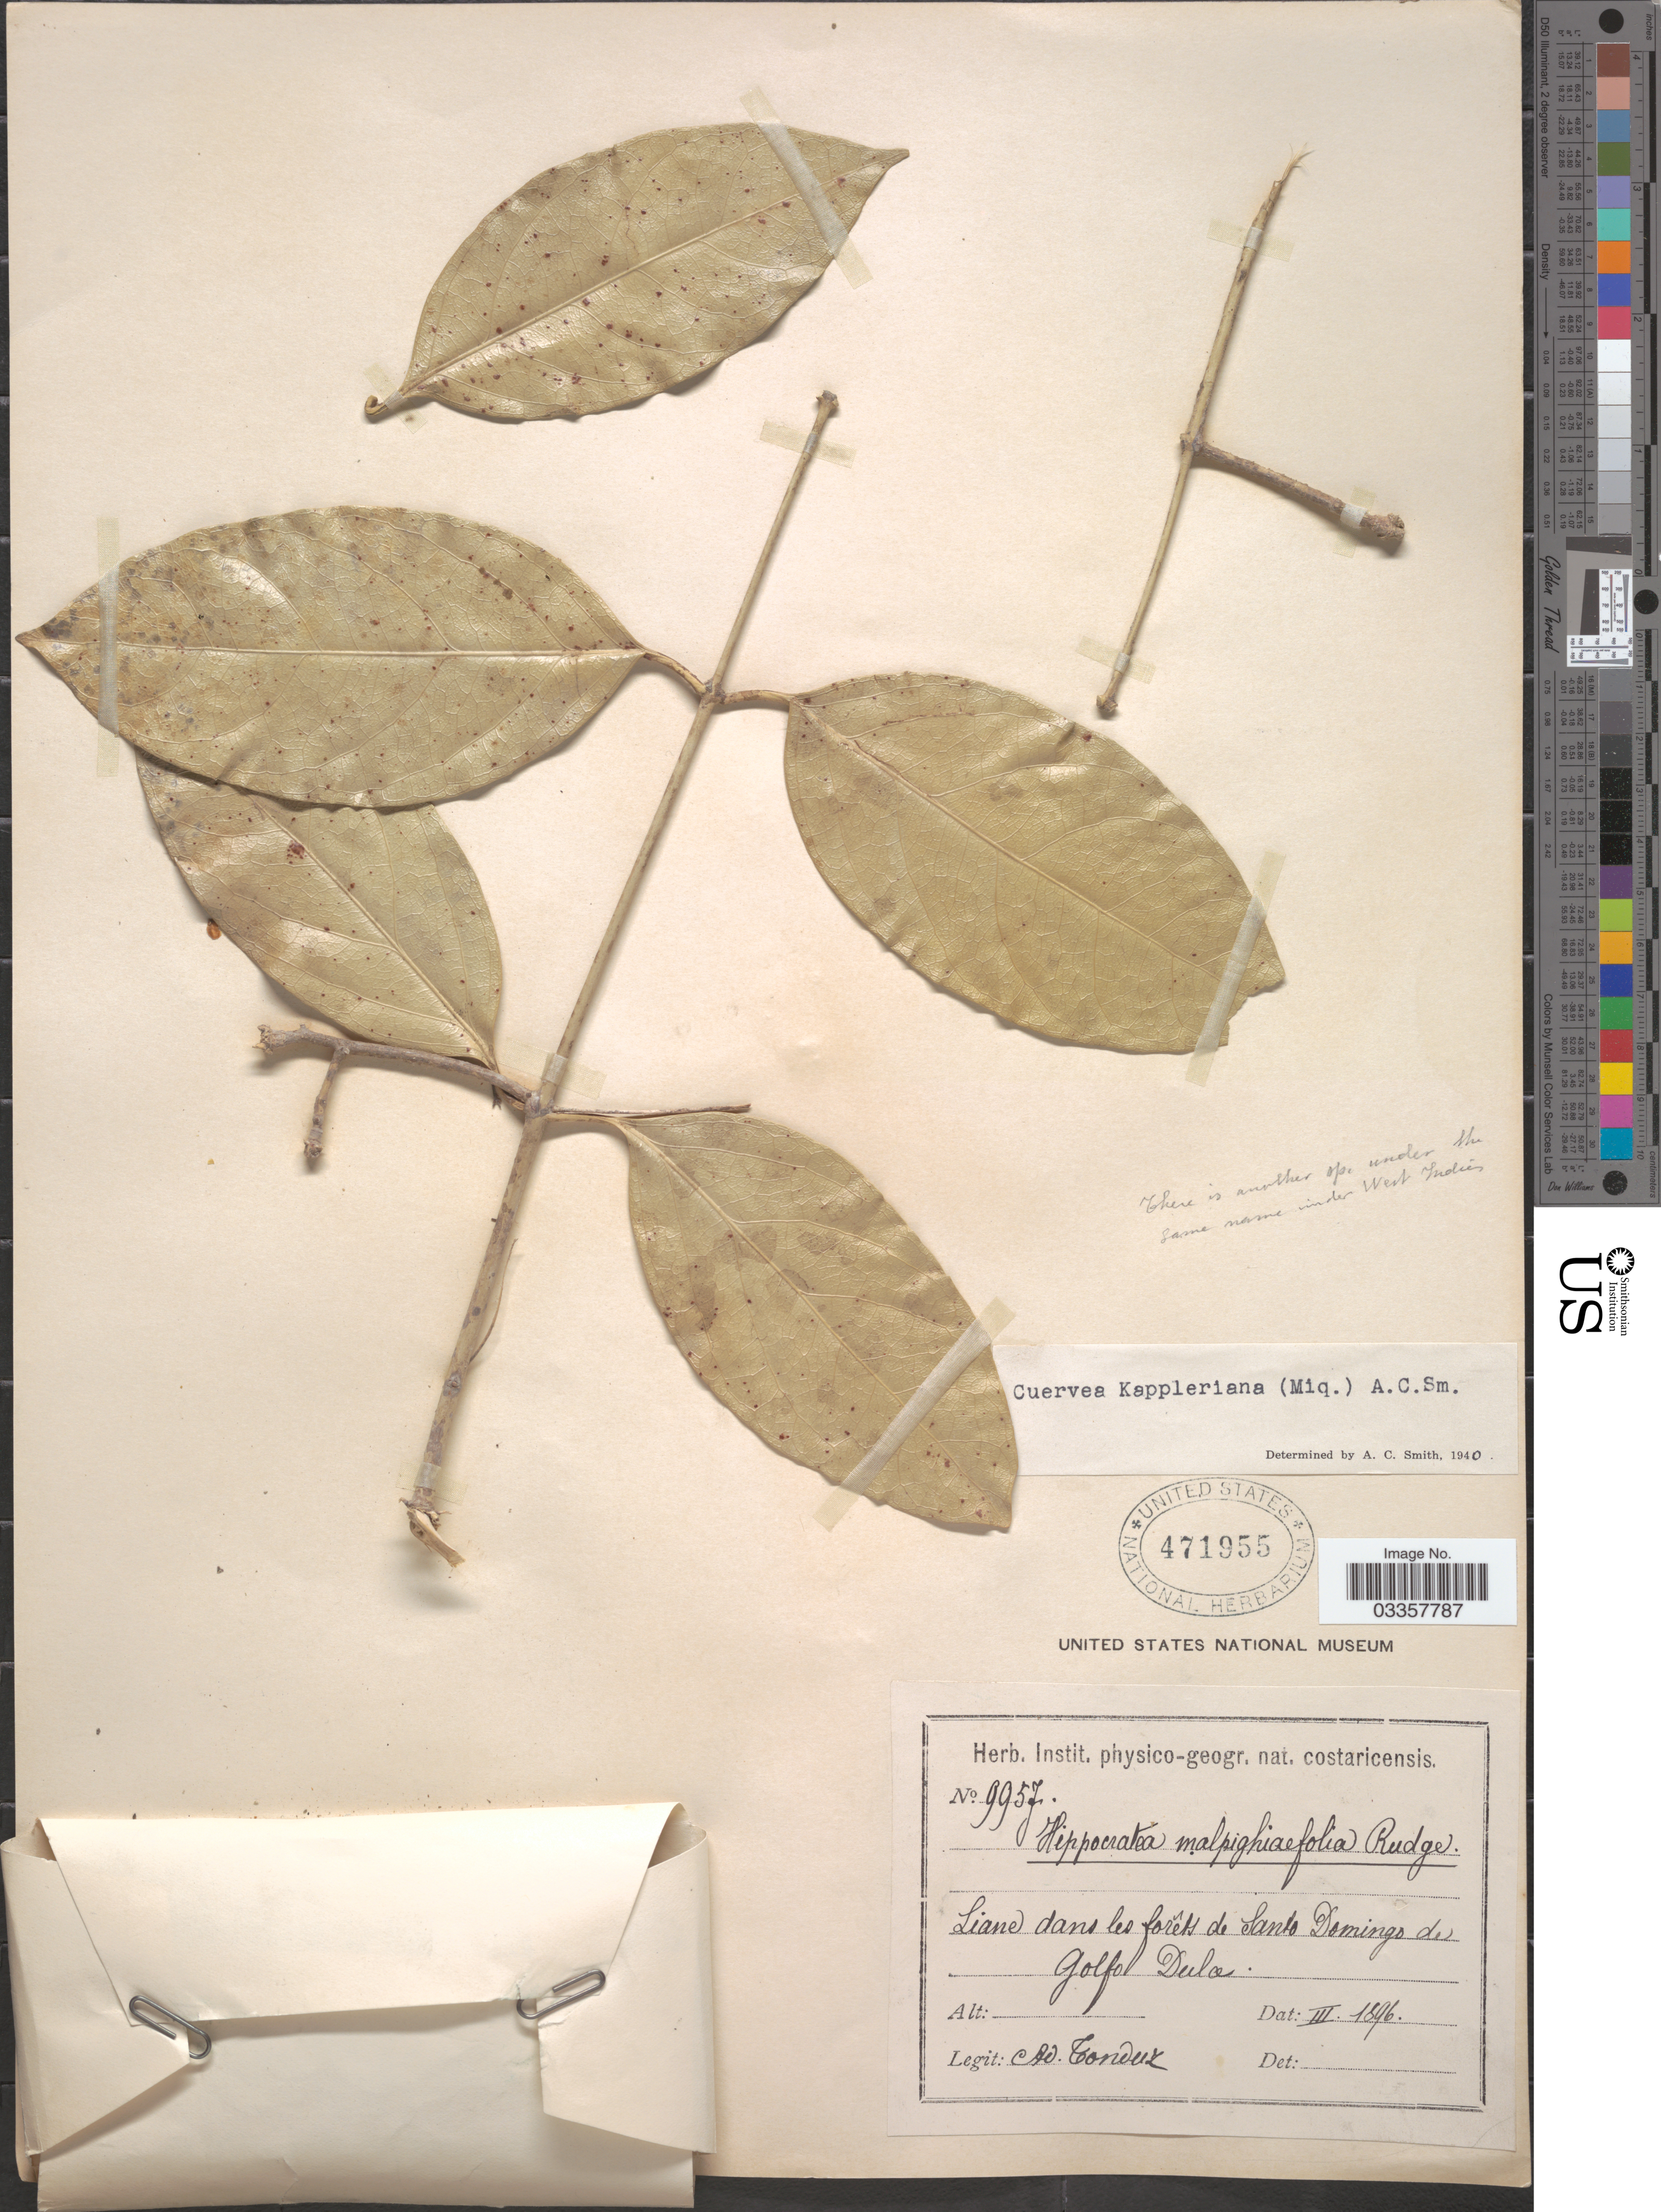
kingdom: Plantae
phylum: Tracheophyta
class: Magnoliopsida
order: Celastrales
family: Celastraceae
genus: Cuervea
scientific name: Cuervea kappleriana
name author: (Miq.) A.C. Sm.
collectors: A. Tonduz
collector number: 9957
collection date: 1896-03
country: Costa Rica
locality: Liane dans les forêts de Santo Domingo de Golfo Dulce.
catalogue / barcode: US 471955